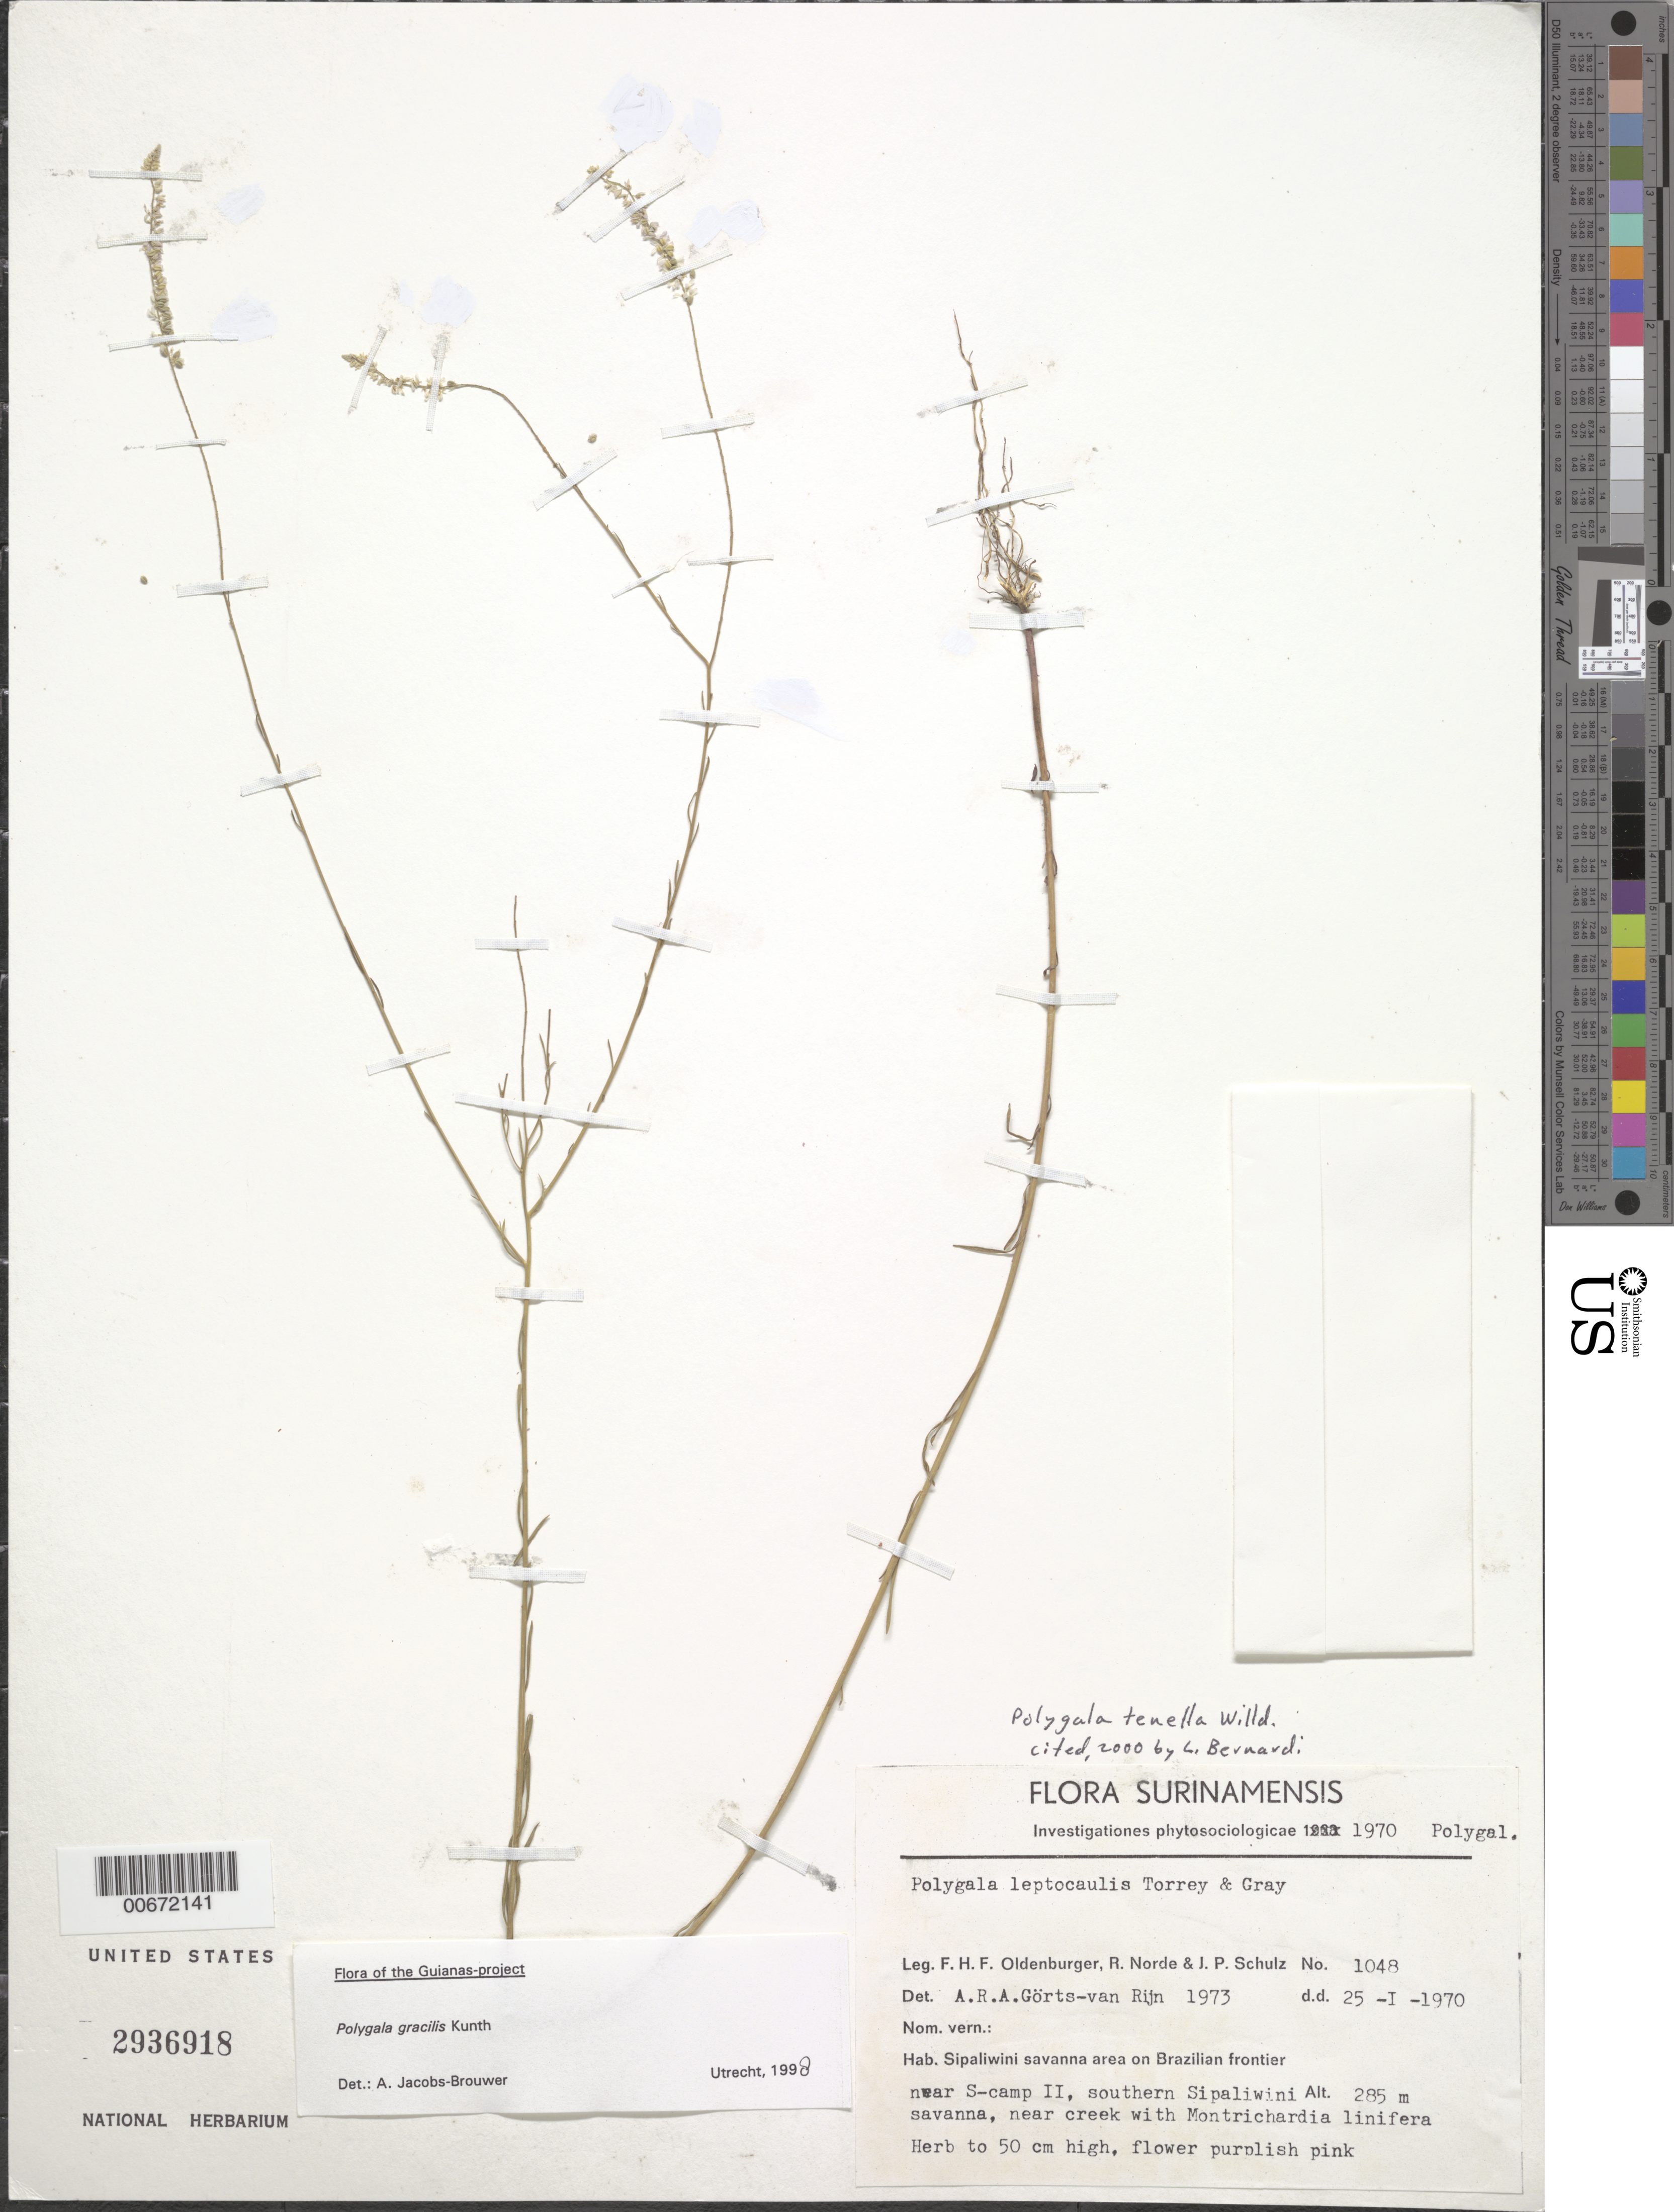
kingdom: Plantae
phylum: Tracheophyta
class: Magnoliopsida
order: Fabales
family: Polygalaceae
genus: Polygala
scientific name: Polygala tenella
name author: Willd.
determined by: Bernardi, L.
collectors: F. Oldenburger, R. Norde & J. P. Schulz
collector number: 1048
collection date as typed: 25-Jan-70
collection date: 1970-01-25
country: Suriname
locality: Sipaliwini Savanna, Brazilian frontier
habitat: Savanna, near creek with Montrichardia linifers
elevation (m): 285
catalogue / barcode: US 2936918